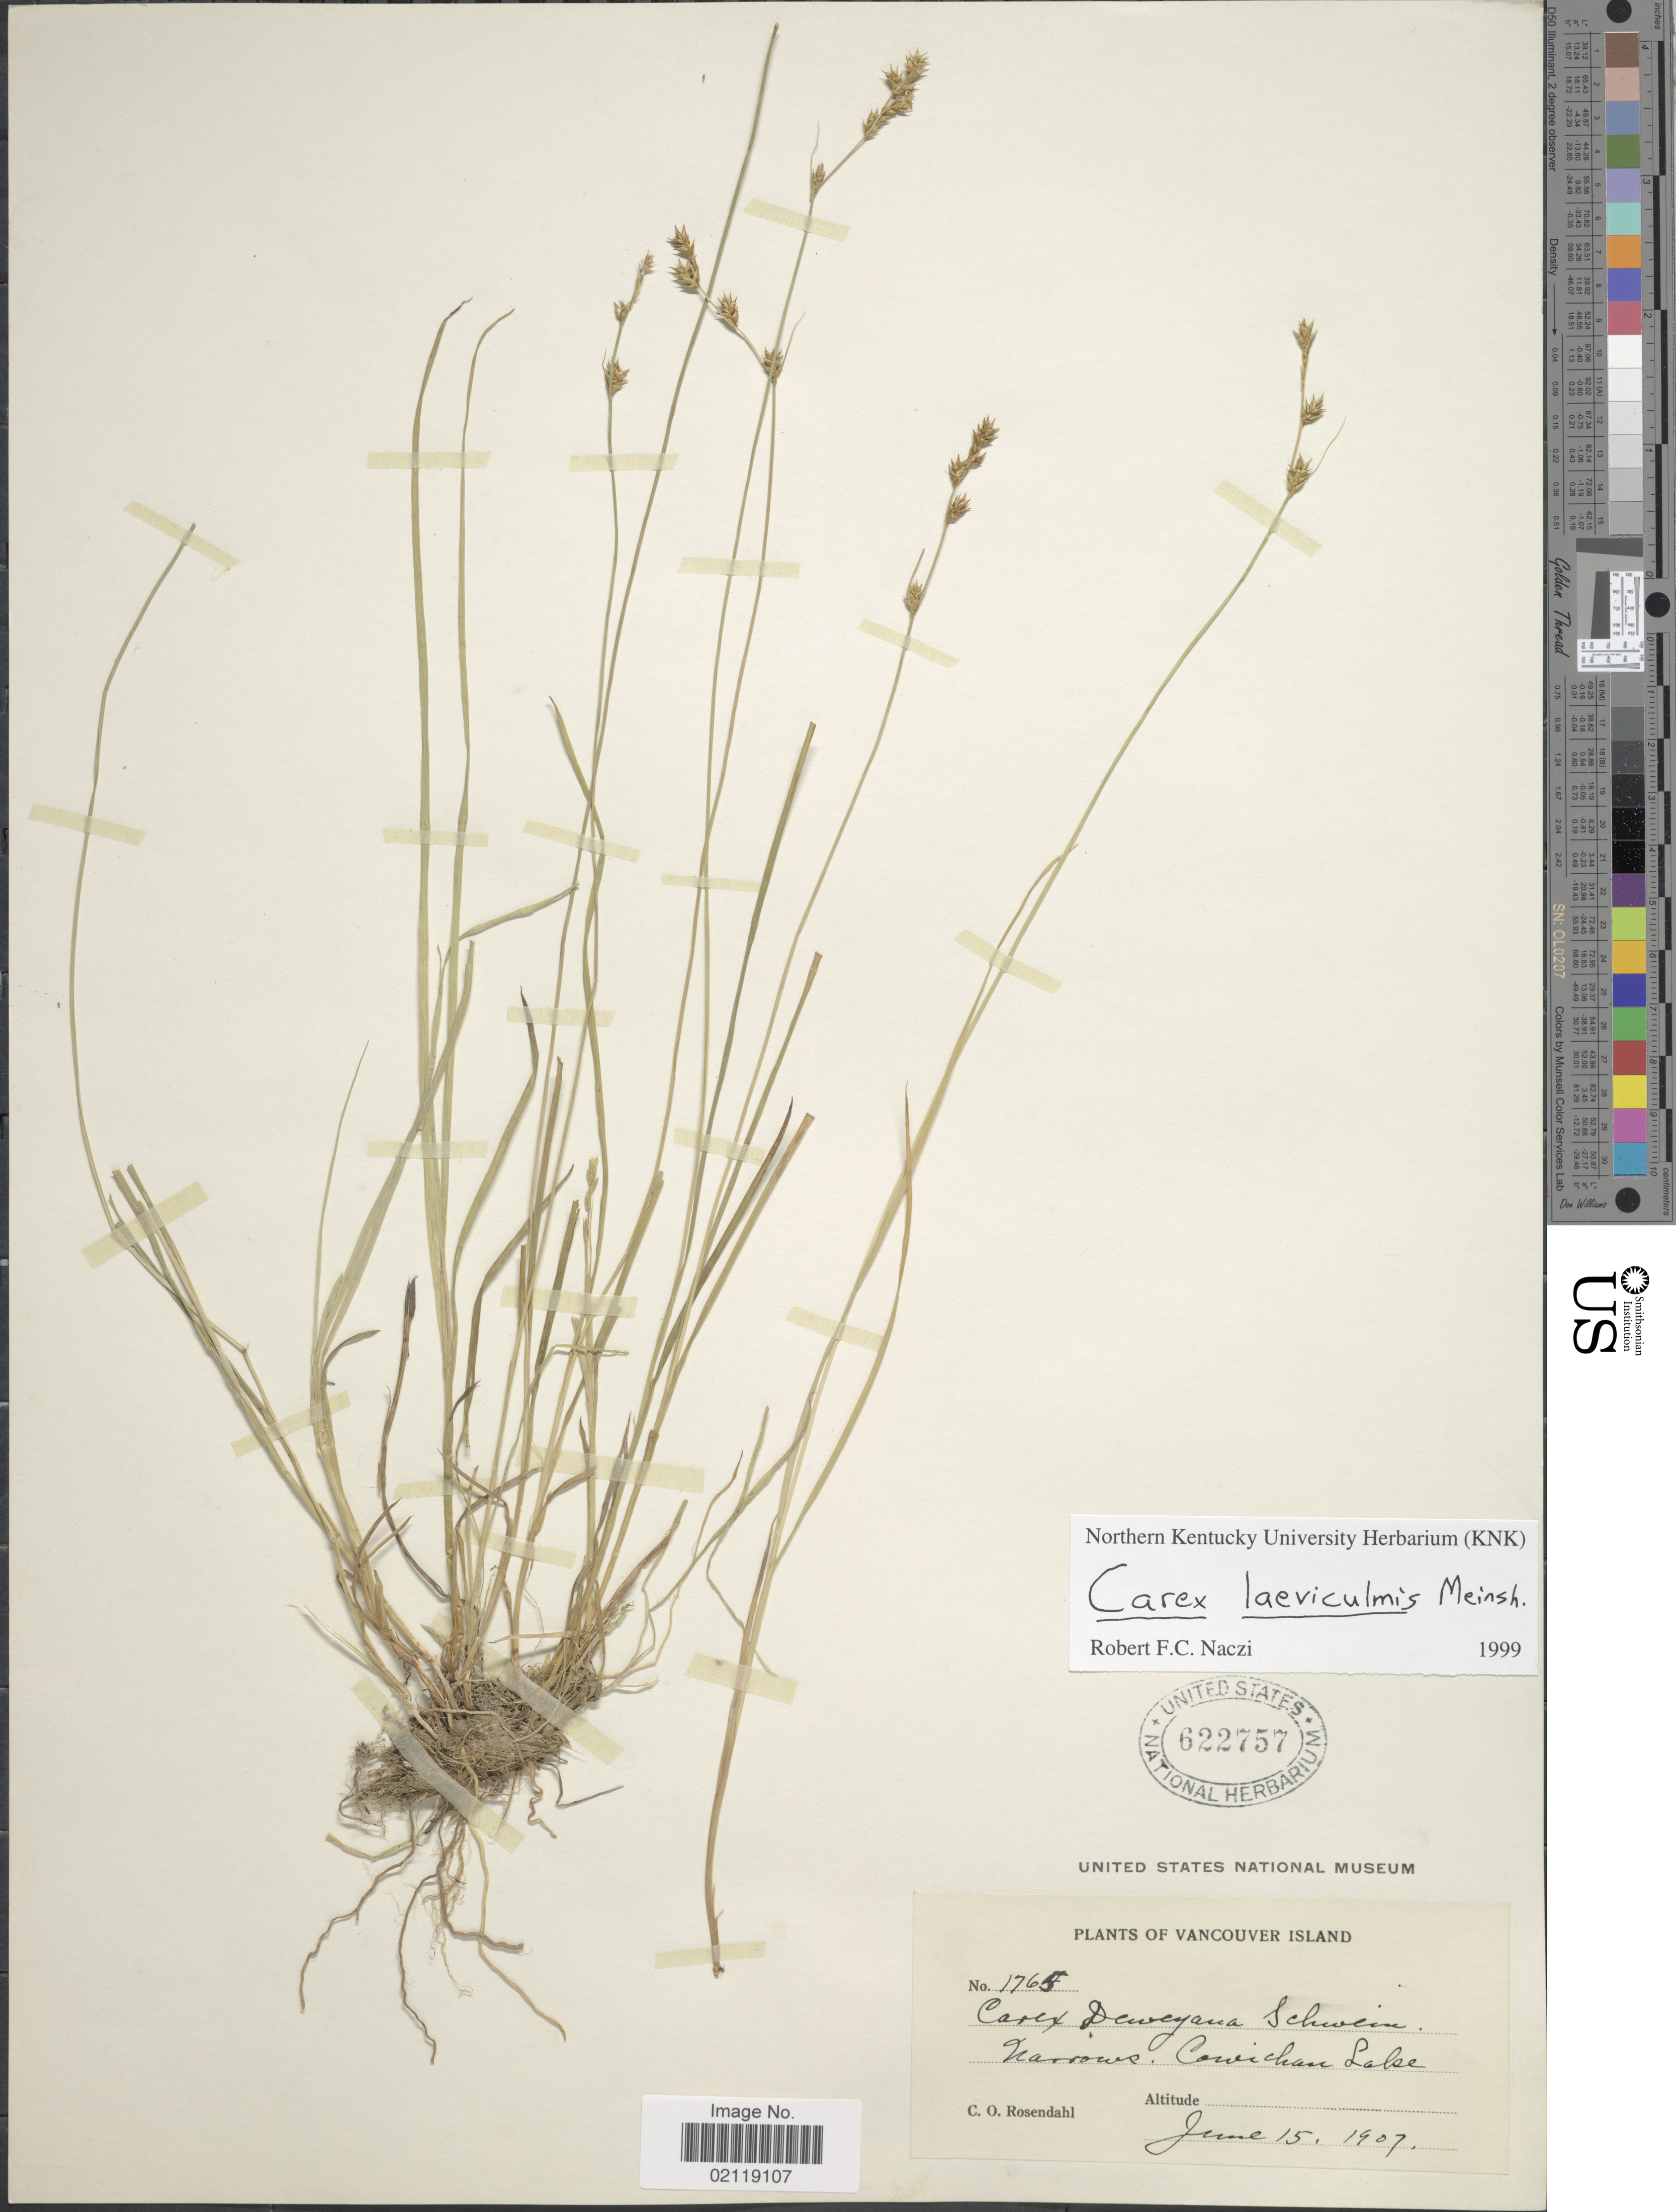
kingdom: Plantae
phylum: Tracheophyta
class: Liliopsida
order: Poales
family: Cyperaceae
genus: Carex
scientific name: Carex laeviculmis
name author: Meinsh.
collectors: C. O. Rosendahl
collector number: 1765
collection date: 1907-06-15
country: Canada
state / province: British Columbia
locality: Vancouver Island. Narrows. Cowichan Lake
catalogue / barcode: US 622757